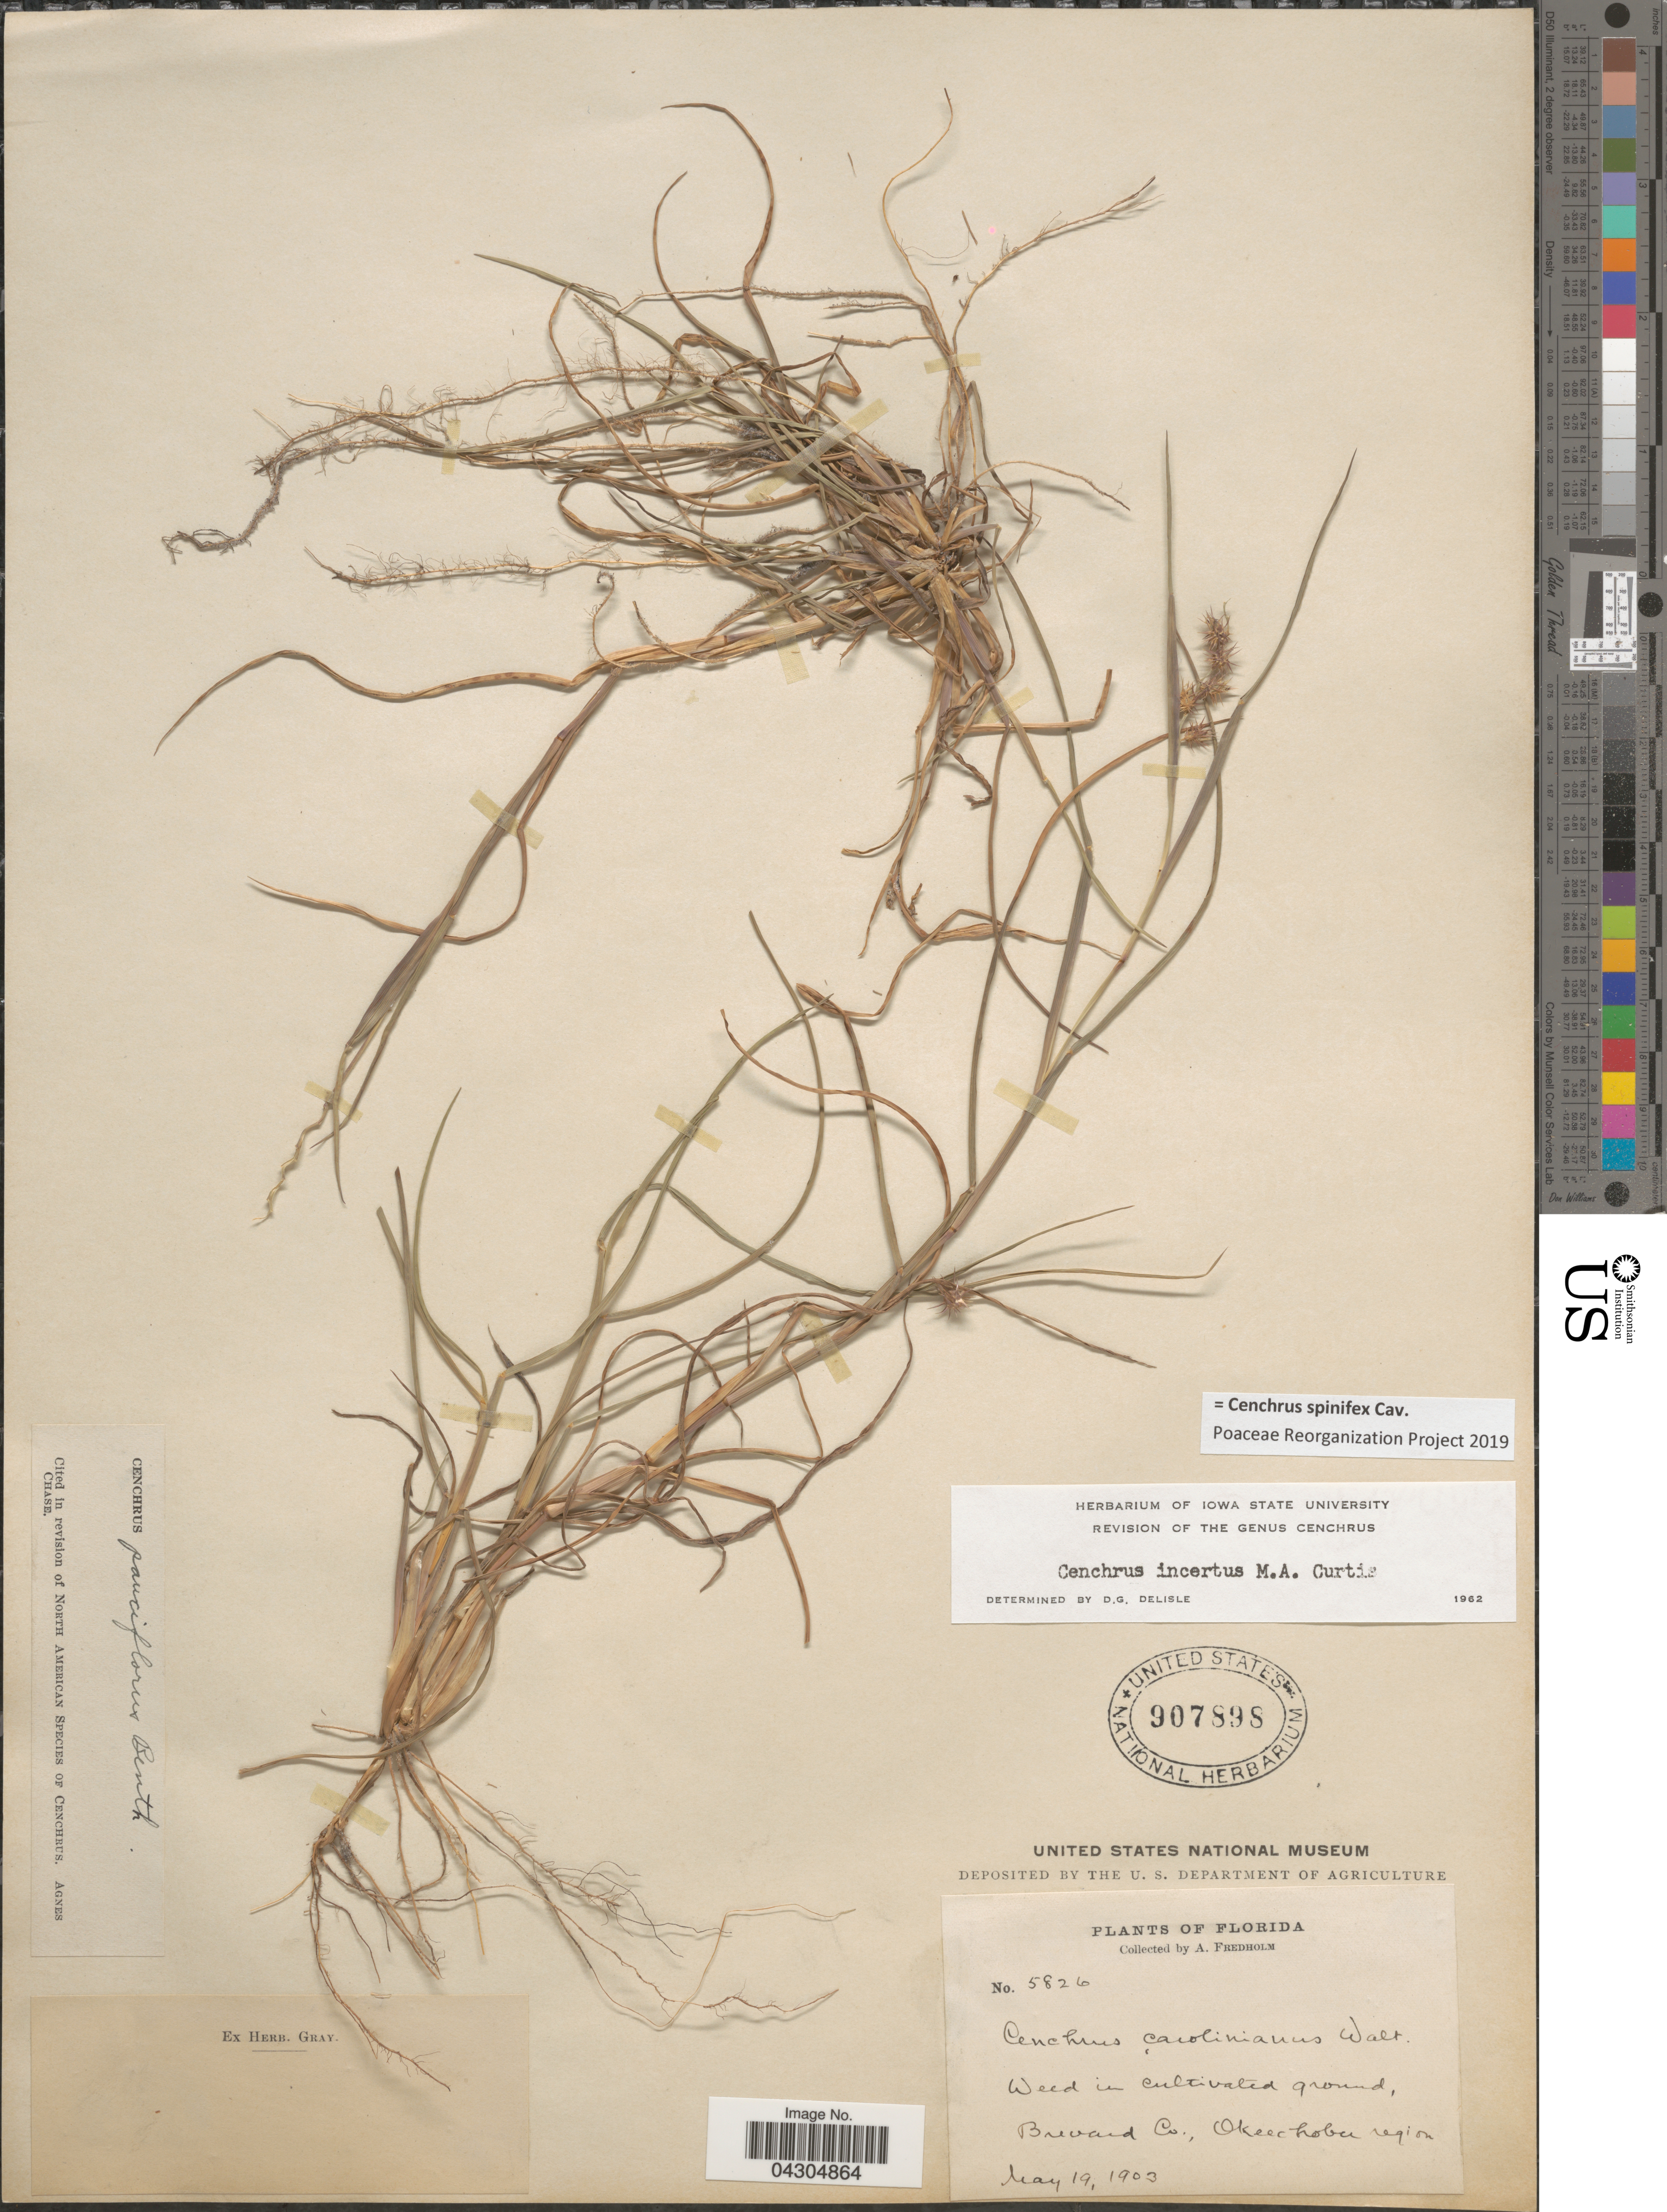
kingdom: Plantae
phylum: Tracheophyta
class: Liliopsida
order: Poales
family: Poaceae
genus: Cenchrus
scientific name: Cenchrus spinifex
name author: Cav.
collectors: A. Fredholm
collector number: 5826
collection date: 1903-05-19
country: United States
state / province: Florida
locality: Brevard Co., Okeechobee region.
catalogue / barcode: US 907898